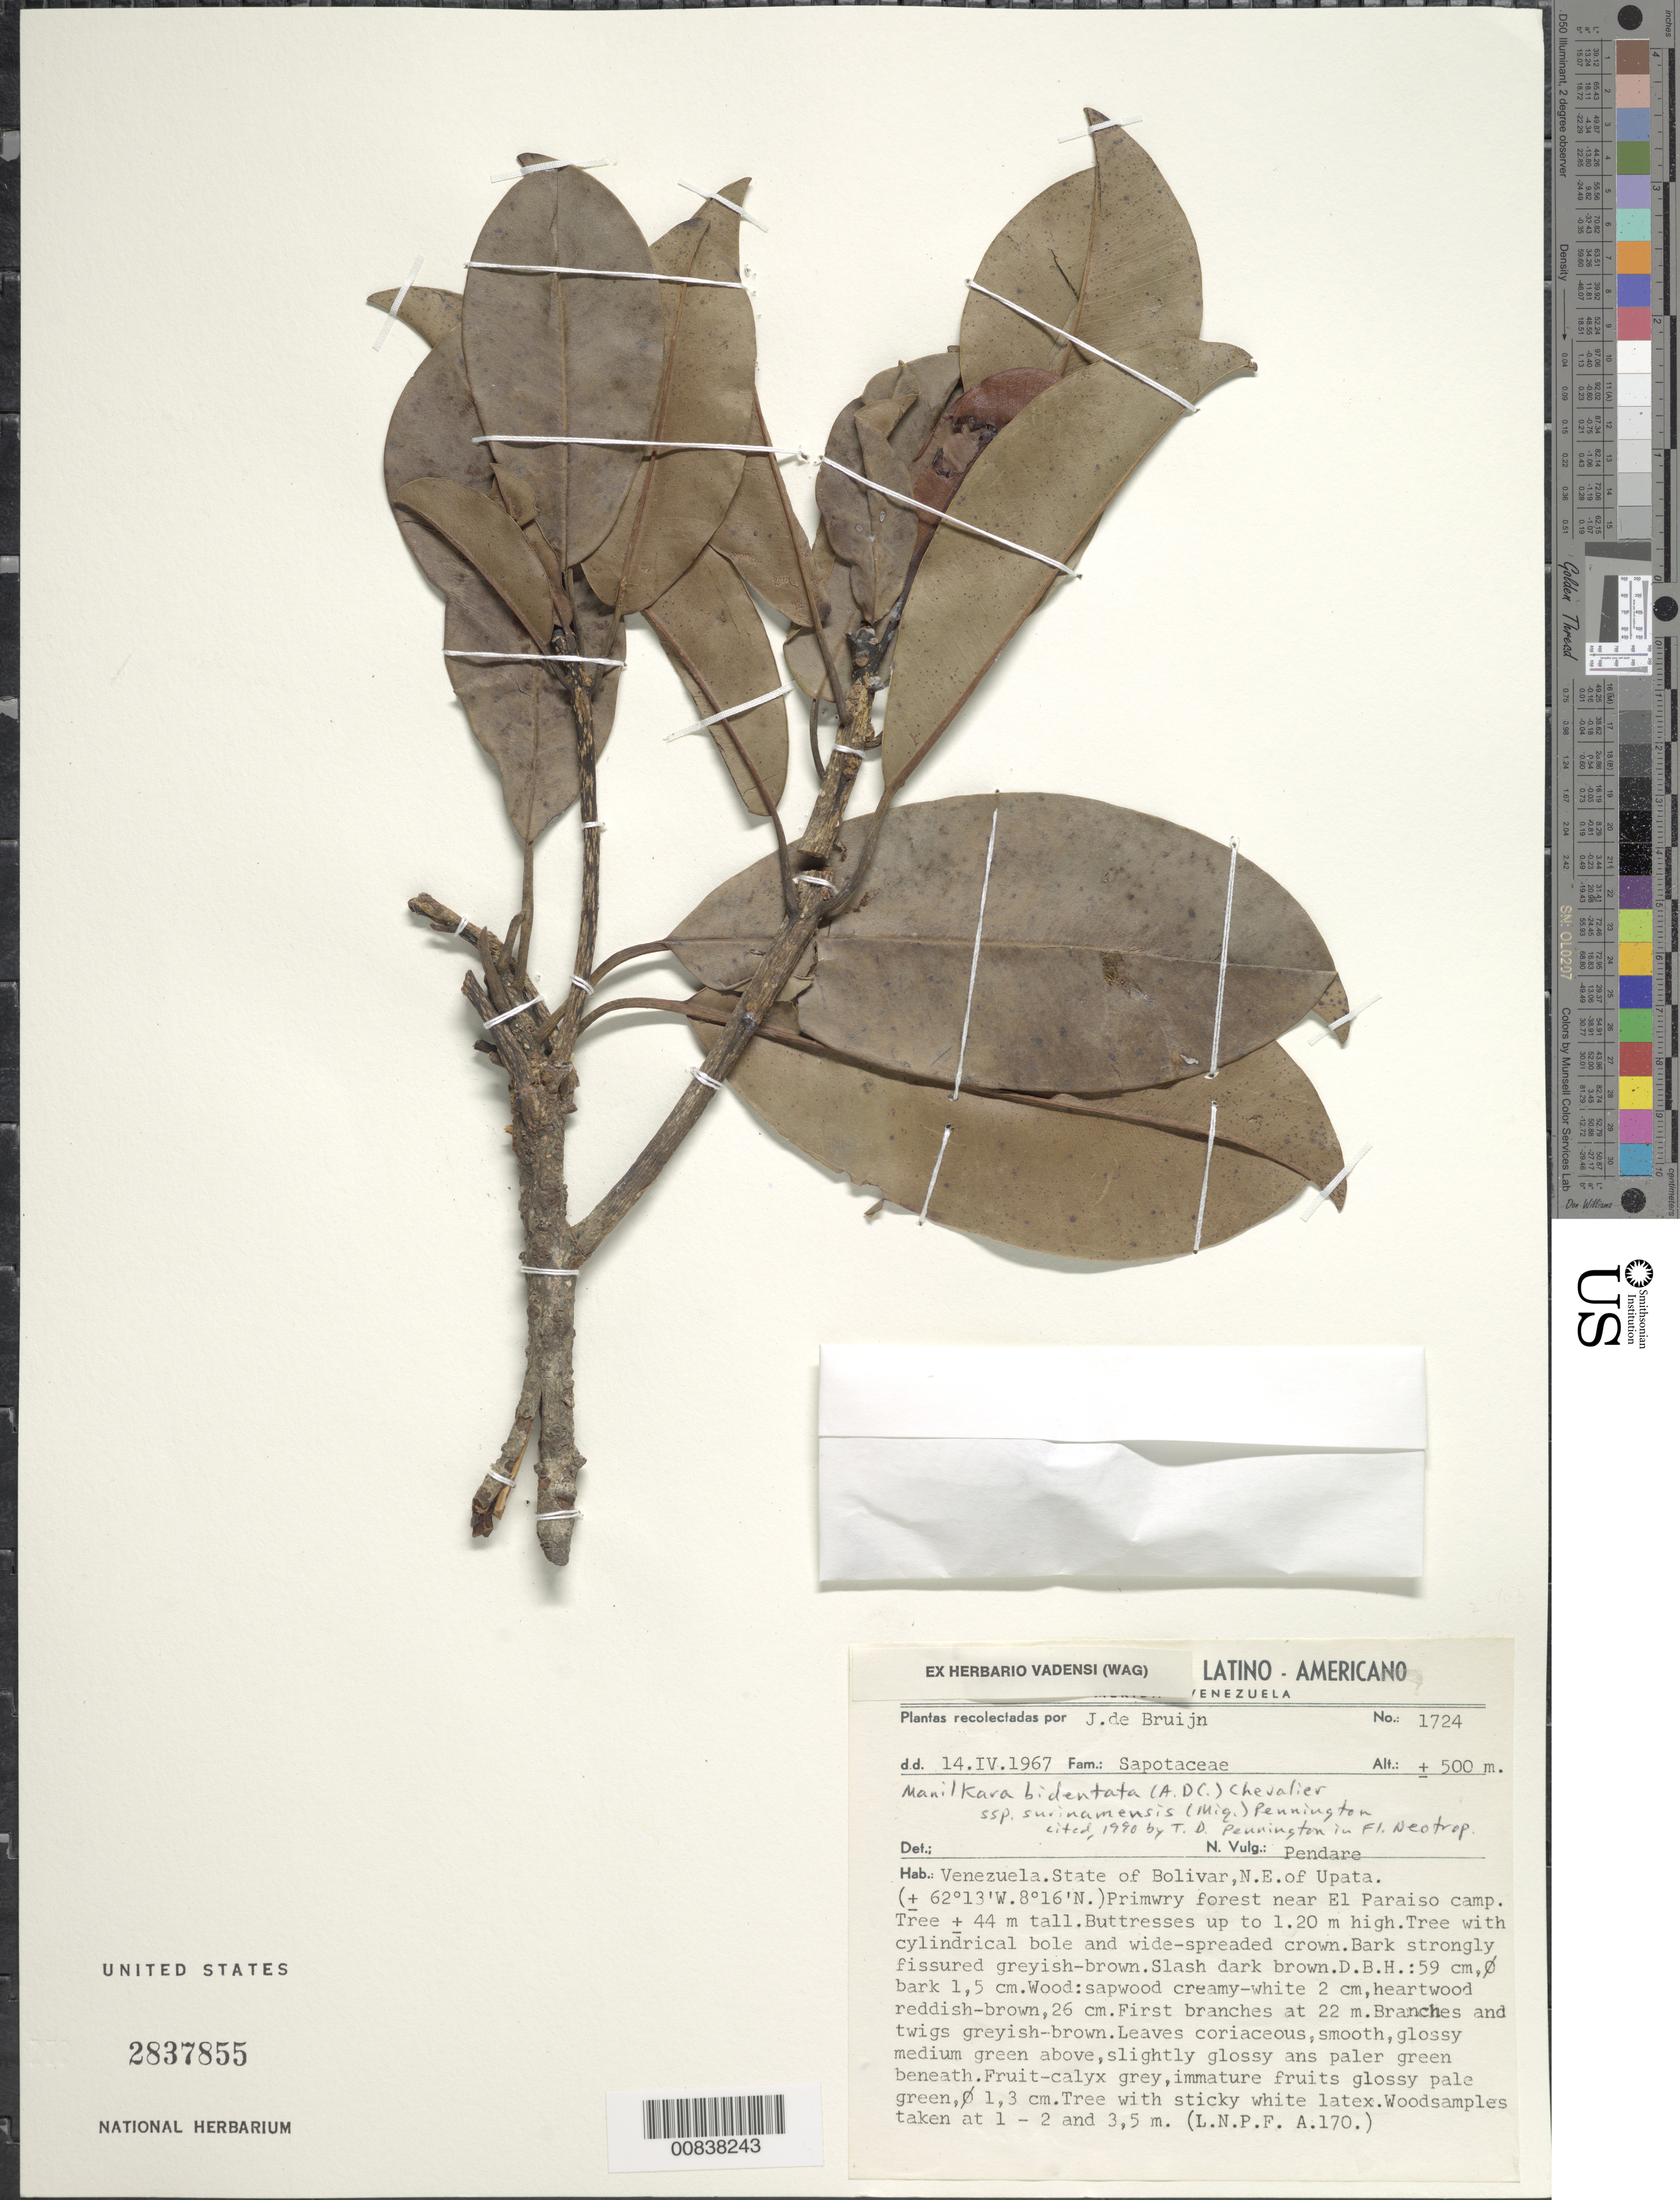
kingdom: Plantae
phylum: Tracheophyta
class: Magnoliopsida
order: Ericales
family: Sapotaceae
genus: Manilkara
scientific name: Manilkara bidentata subsp. surinamensis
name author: (Miq.) T.D. Penn.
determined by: Pennington, T. D., (K)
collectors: J. Bruijn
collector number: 1724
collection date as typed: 14-Apr-67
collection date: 1967-04-14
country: Venezuela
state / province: Bolívar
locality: Upata, NE of, near El Paraiso camp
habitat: Primary forest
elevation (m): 500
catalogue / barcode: US 2837855